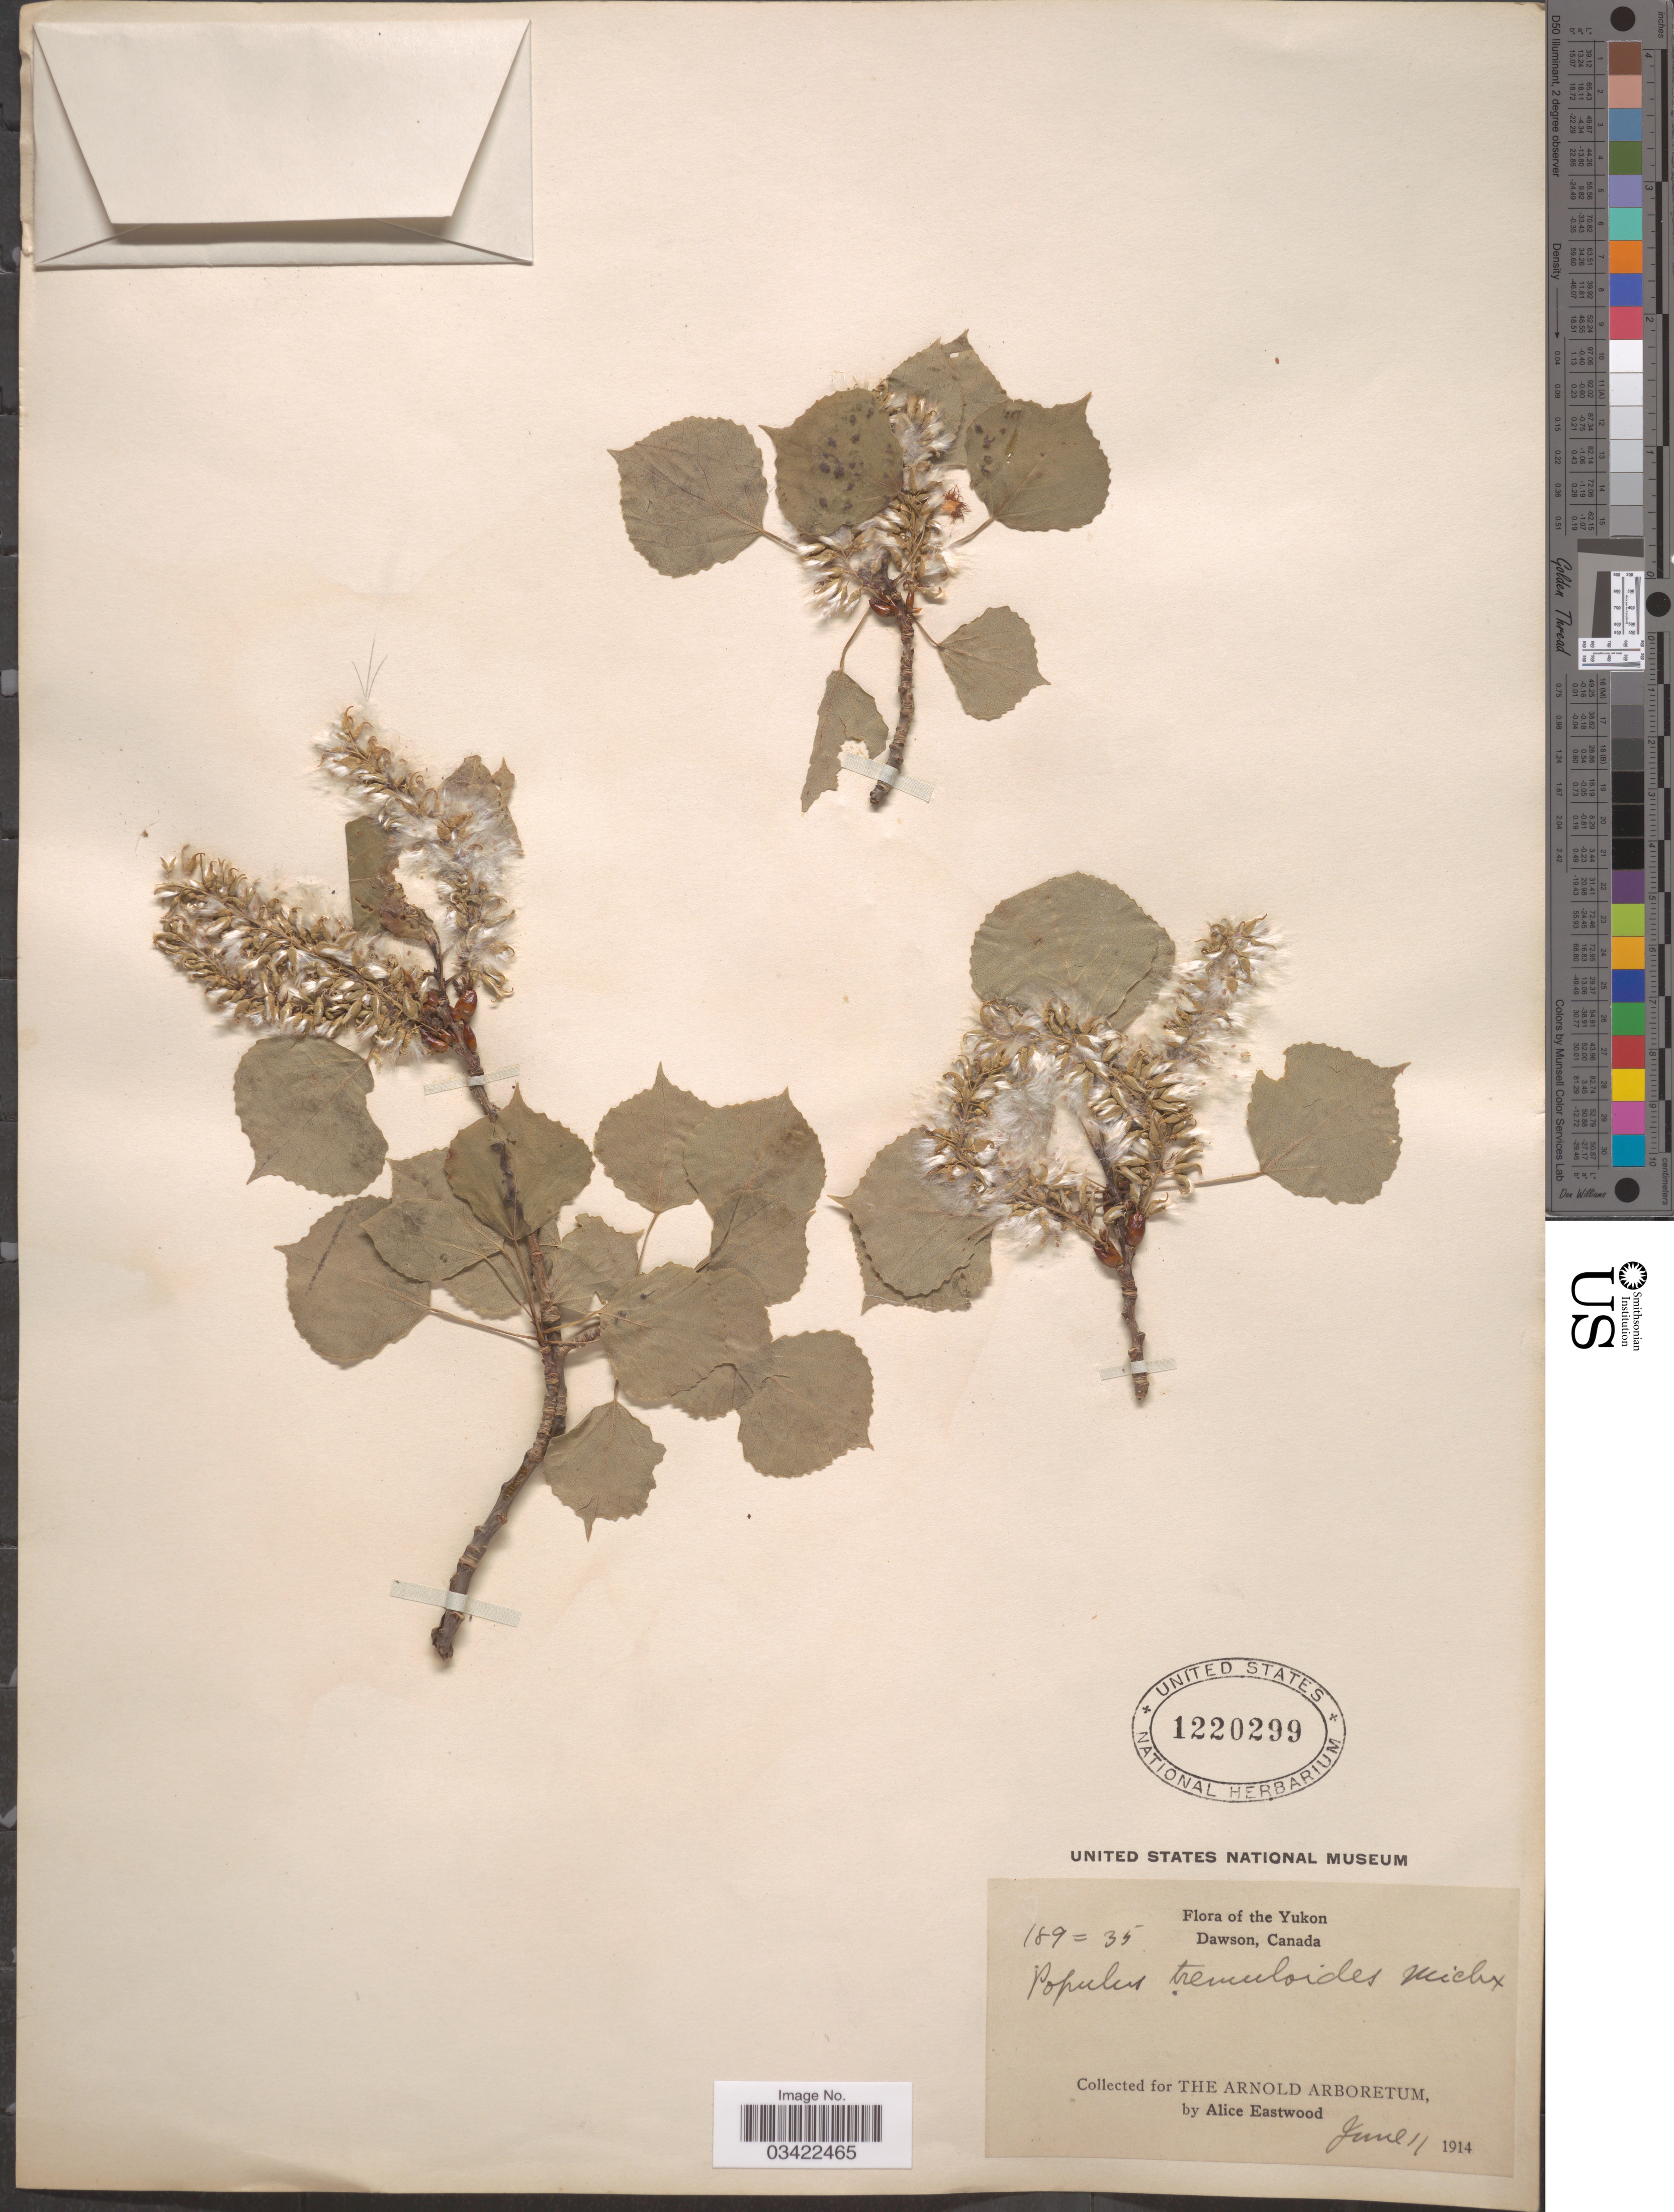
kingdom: Plantae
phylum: Tracheophyta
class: Magnoliopsida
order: Malpighiales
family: Salicaceae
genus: Populus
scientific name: Populus tremuloides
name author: Michx.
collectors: A. Eastwood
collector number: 189/35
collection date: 1914-06-11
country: Canada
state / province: Yukon Territory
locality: The Yukon. Dawson.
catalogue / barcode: US 1220299